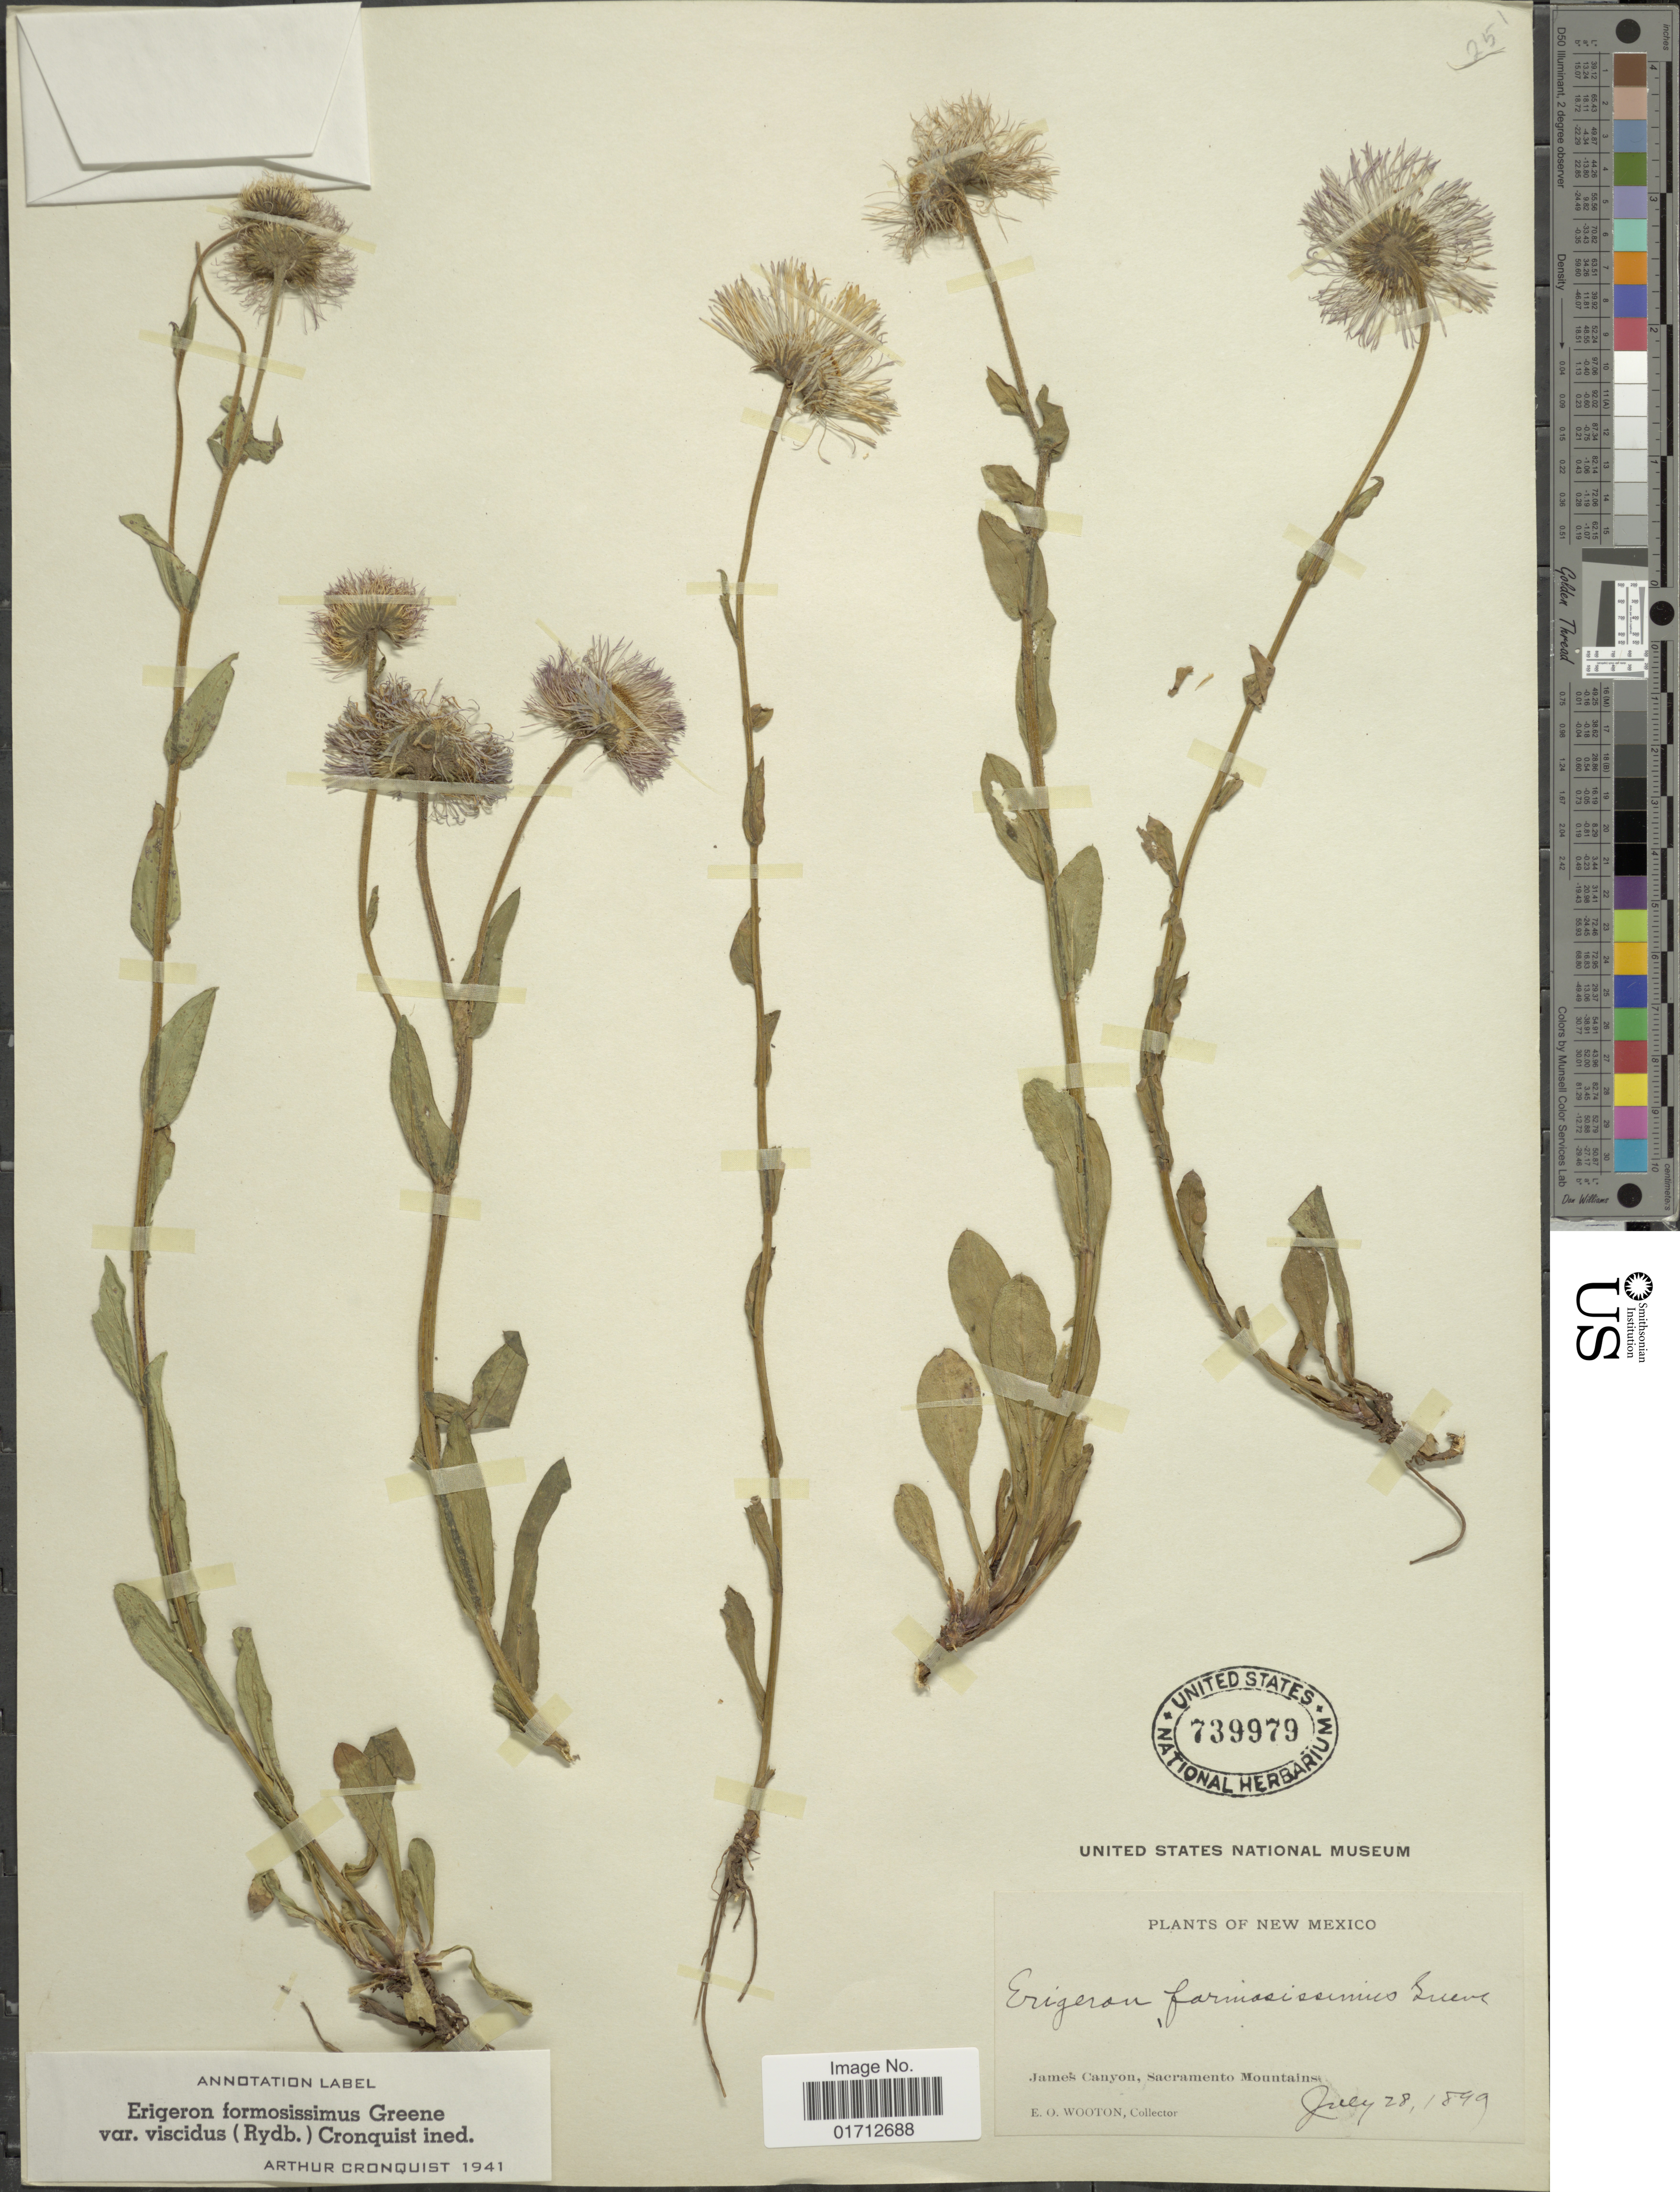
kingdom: Plantae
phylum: Tracheophyta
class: Magnoliopsida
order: Asterales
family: Asteraceae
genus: Erigeron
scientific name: Erigeron formosissimus var. viscidus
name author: (Rydb.) Cronq.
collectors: E. O. Wooton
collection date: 1899-07-28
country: United States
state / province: New Mexico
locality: James Canyon, Sacramento Mountains.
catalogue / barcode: US 739979